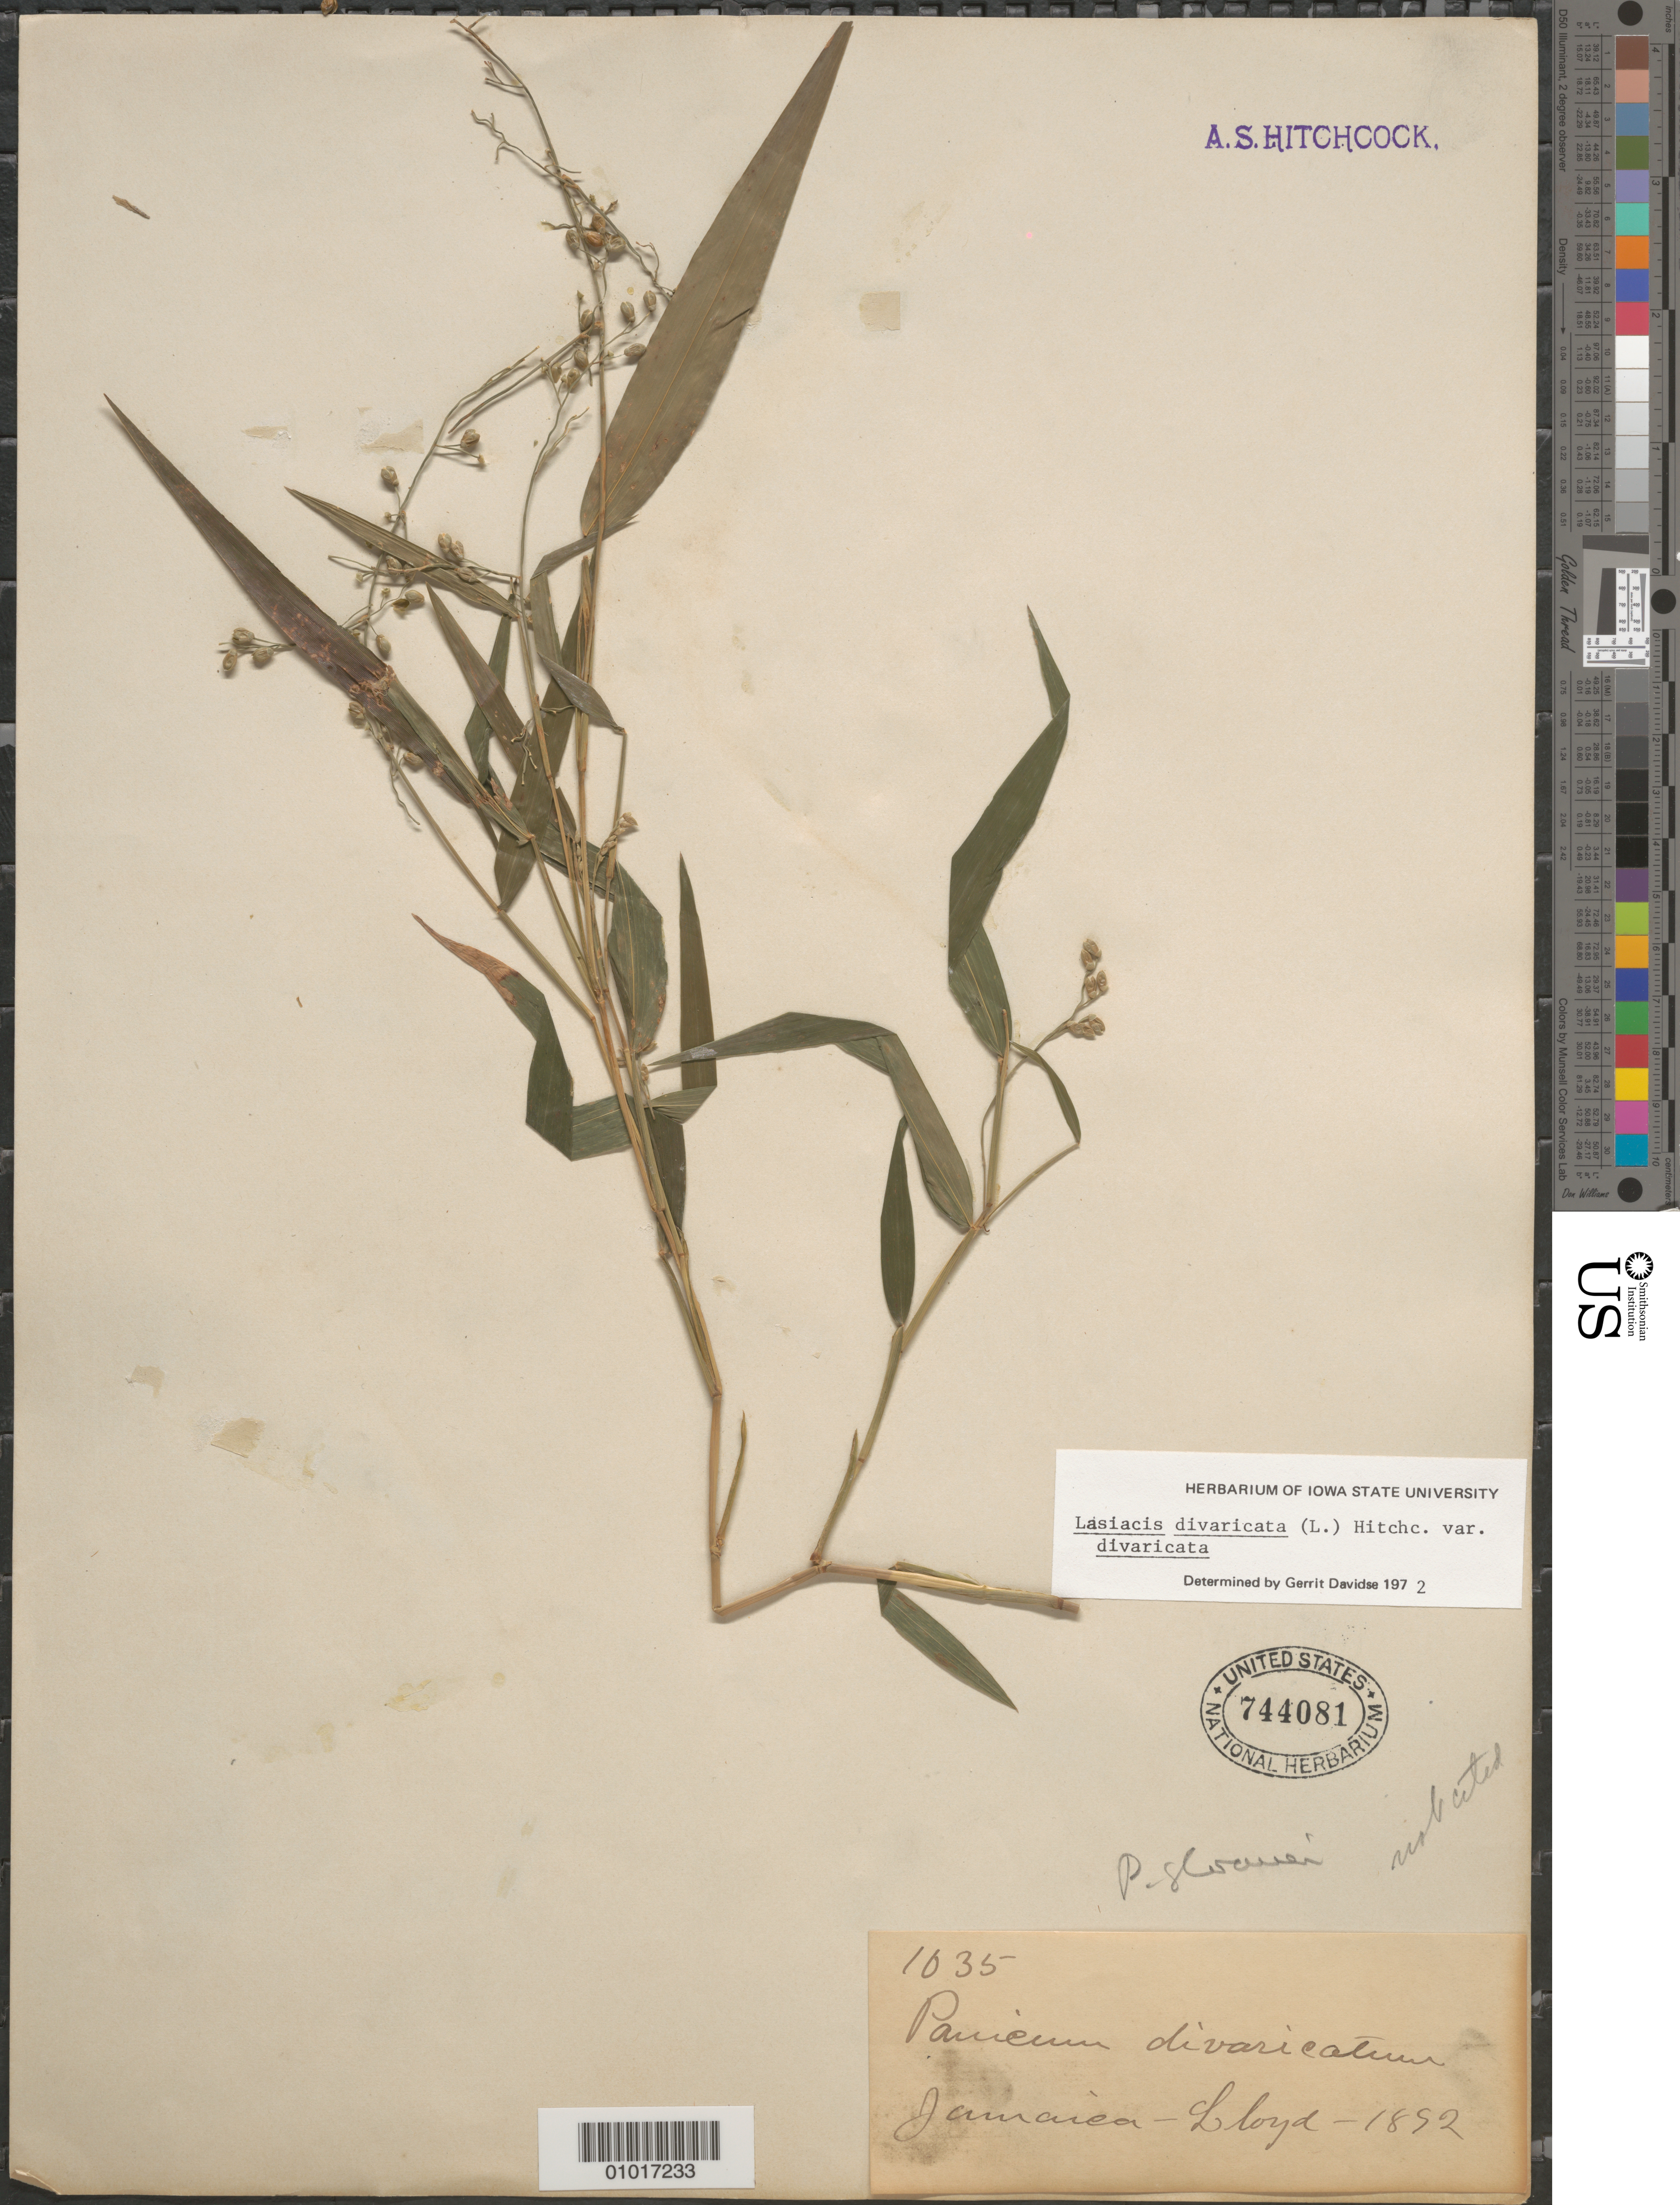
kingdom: Plantae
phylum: Tracheophyta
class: Liliopsida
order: Poales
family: Poaceae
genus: Lasiacis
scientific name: Lasiacis divaricata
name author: (L.) Hitchc.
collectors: C. G. Lloyd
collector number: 1035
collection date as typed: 01 Jan 1892 to 31 Dec 1892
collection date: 1892-01-01/1892-12-31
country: Jamaica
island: Jamaica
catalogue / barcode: US 744081